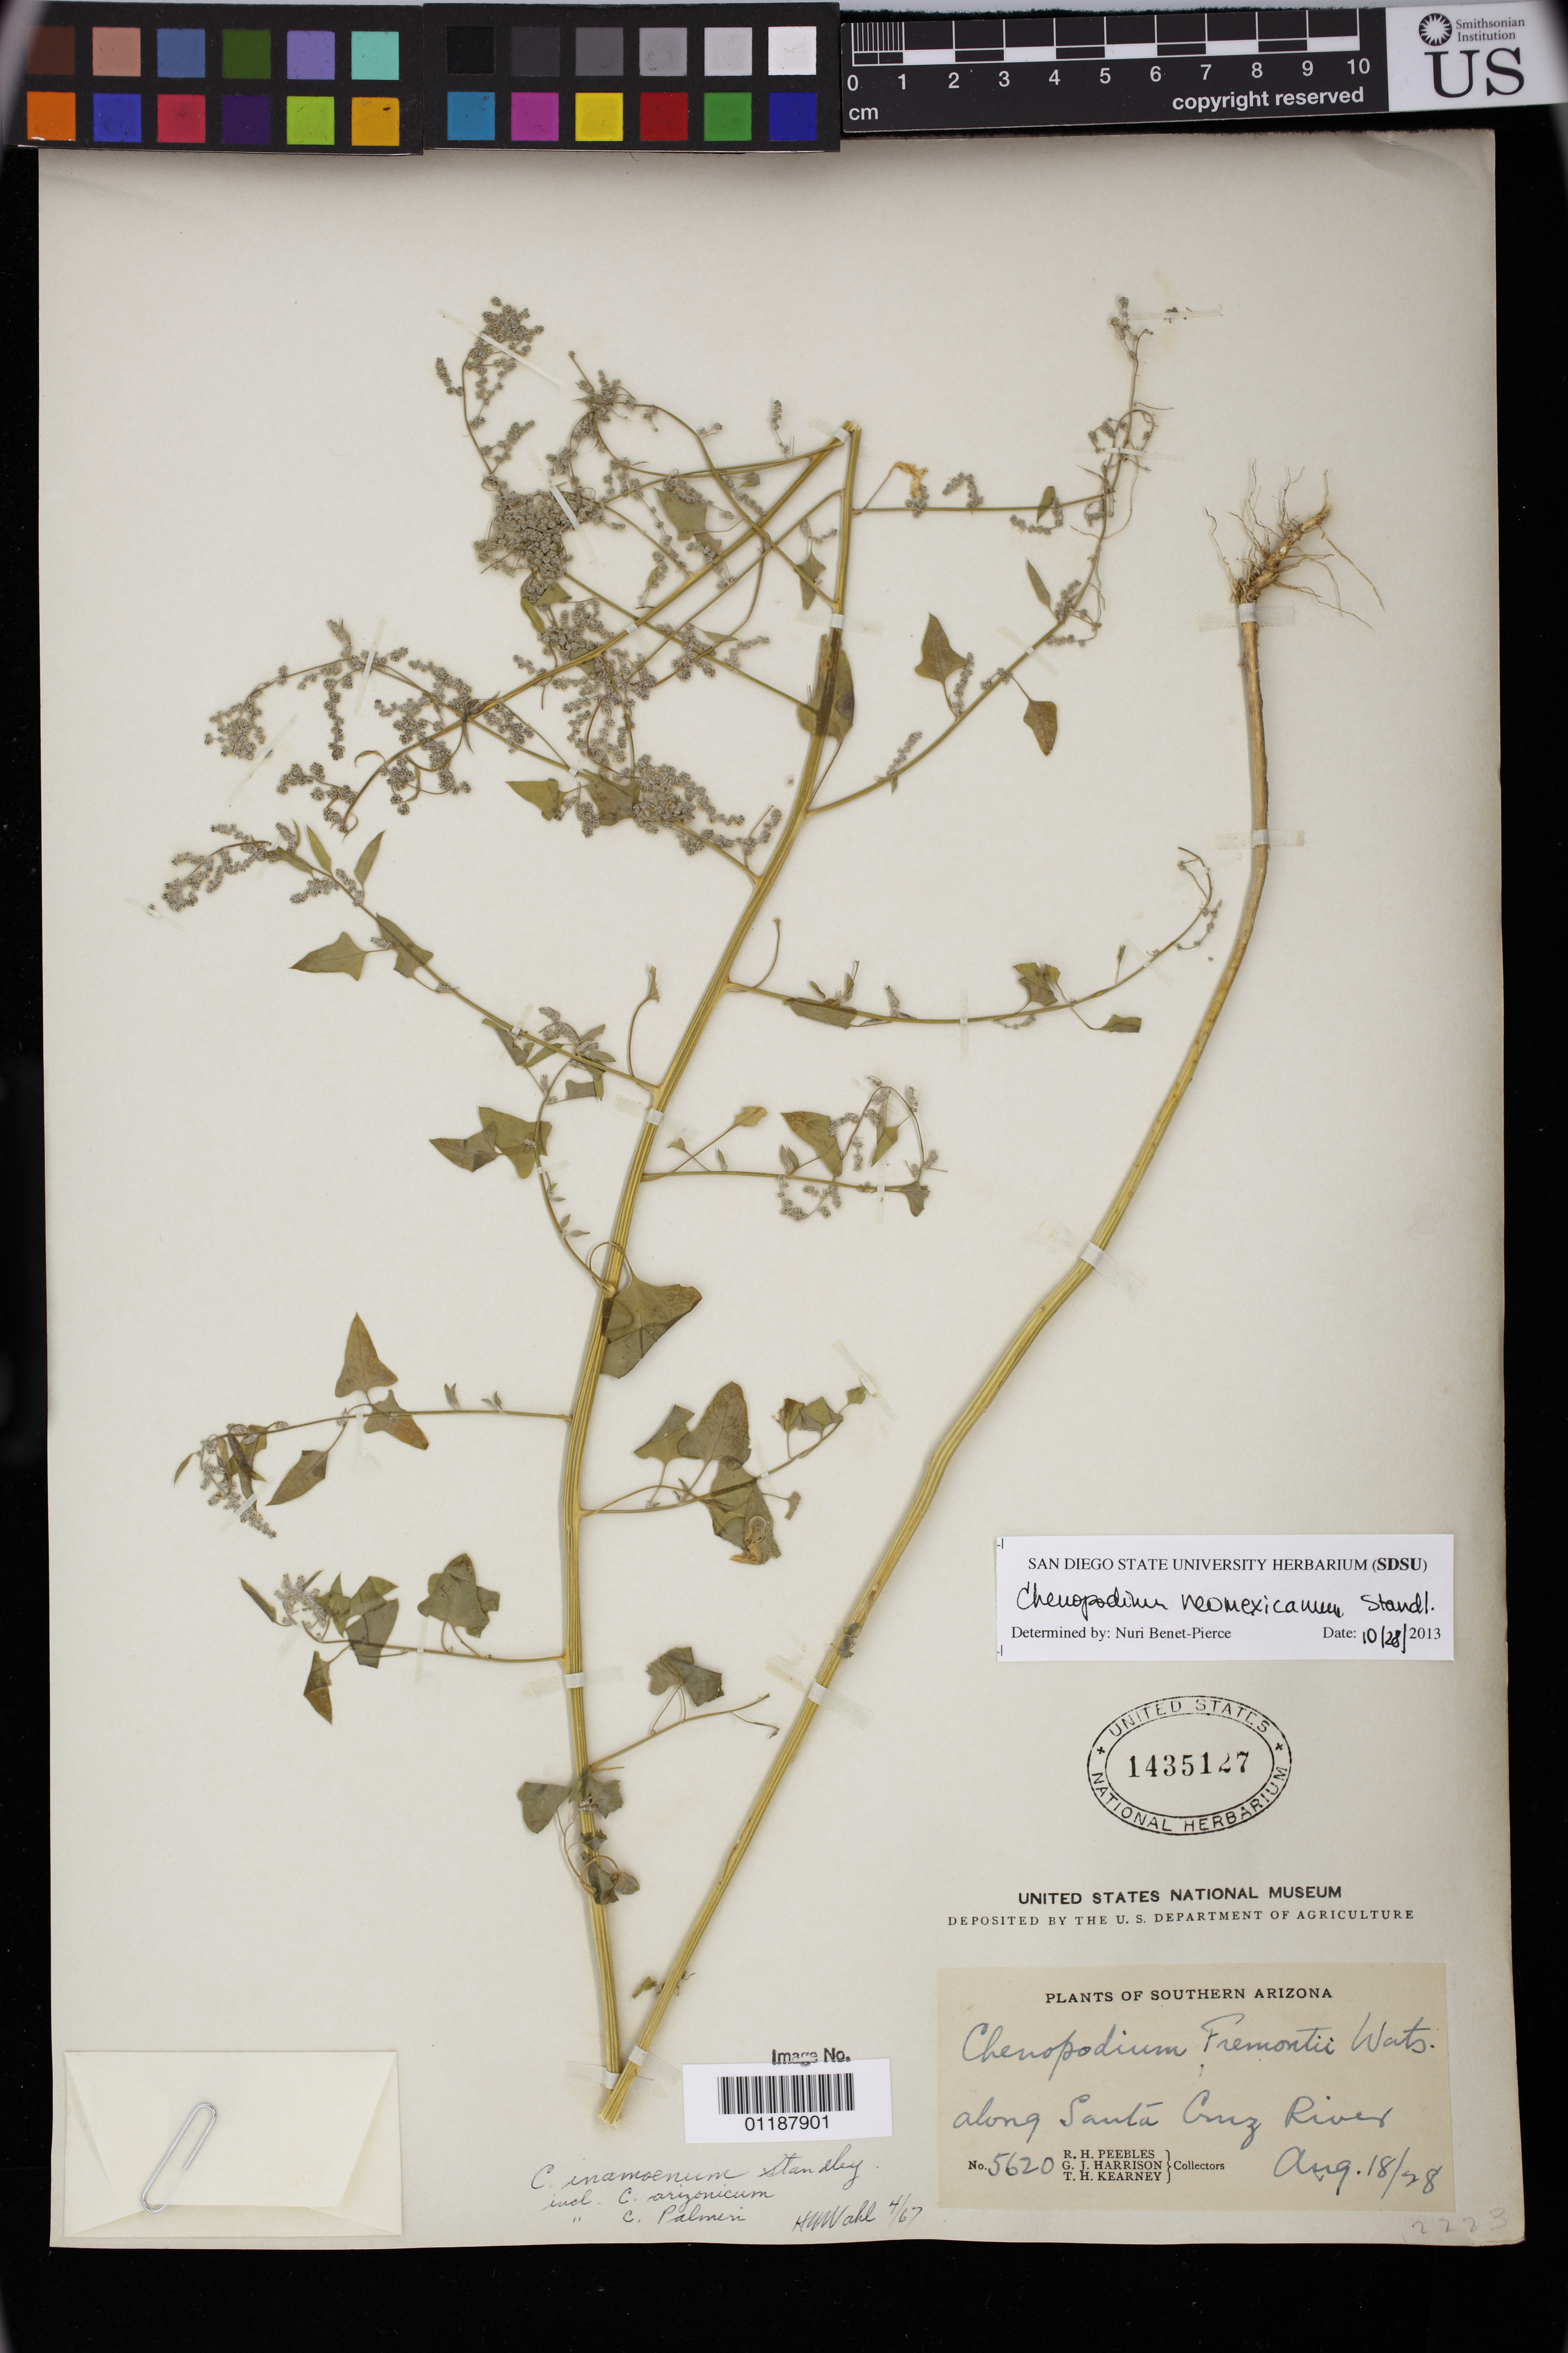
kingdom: Plantae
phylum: Tracheophyta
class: Magnoliopsida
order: Caryophyllales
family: Amaranthaceae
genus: Chenopodium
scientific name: Chenopodium arizonicum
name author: Standl.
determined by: Benet-Pierce, N.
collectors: R. H. Peebles, G. J. Harrison & T. H. Kearney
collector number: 5620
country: United States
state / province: Arizona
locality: Along Santa Cruz River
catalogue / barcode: US 1435127